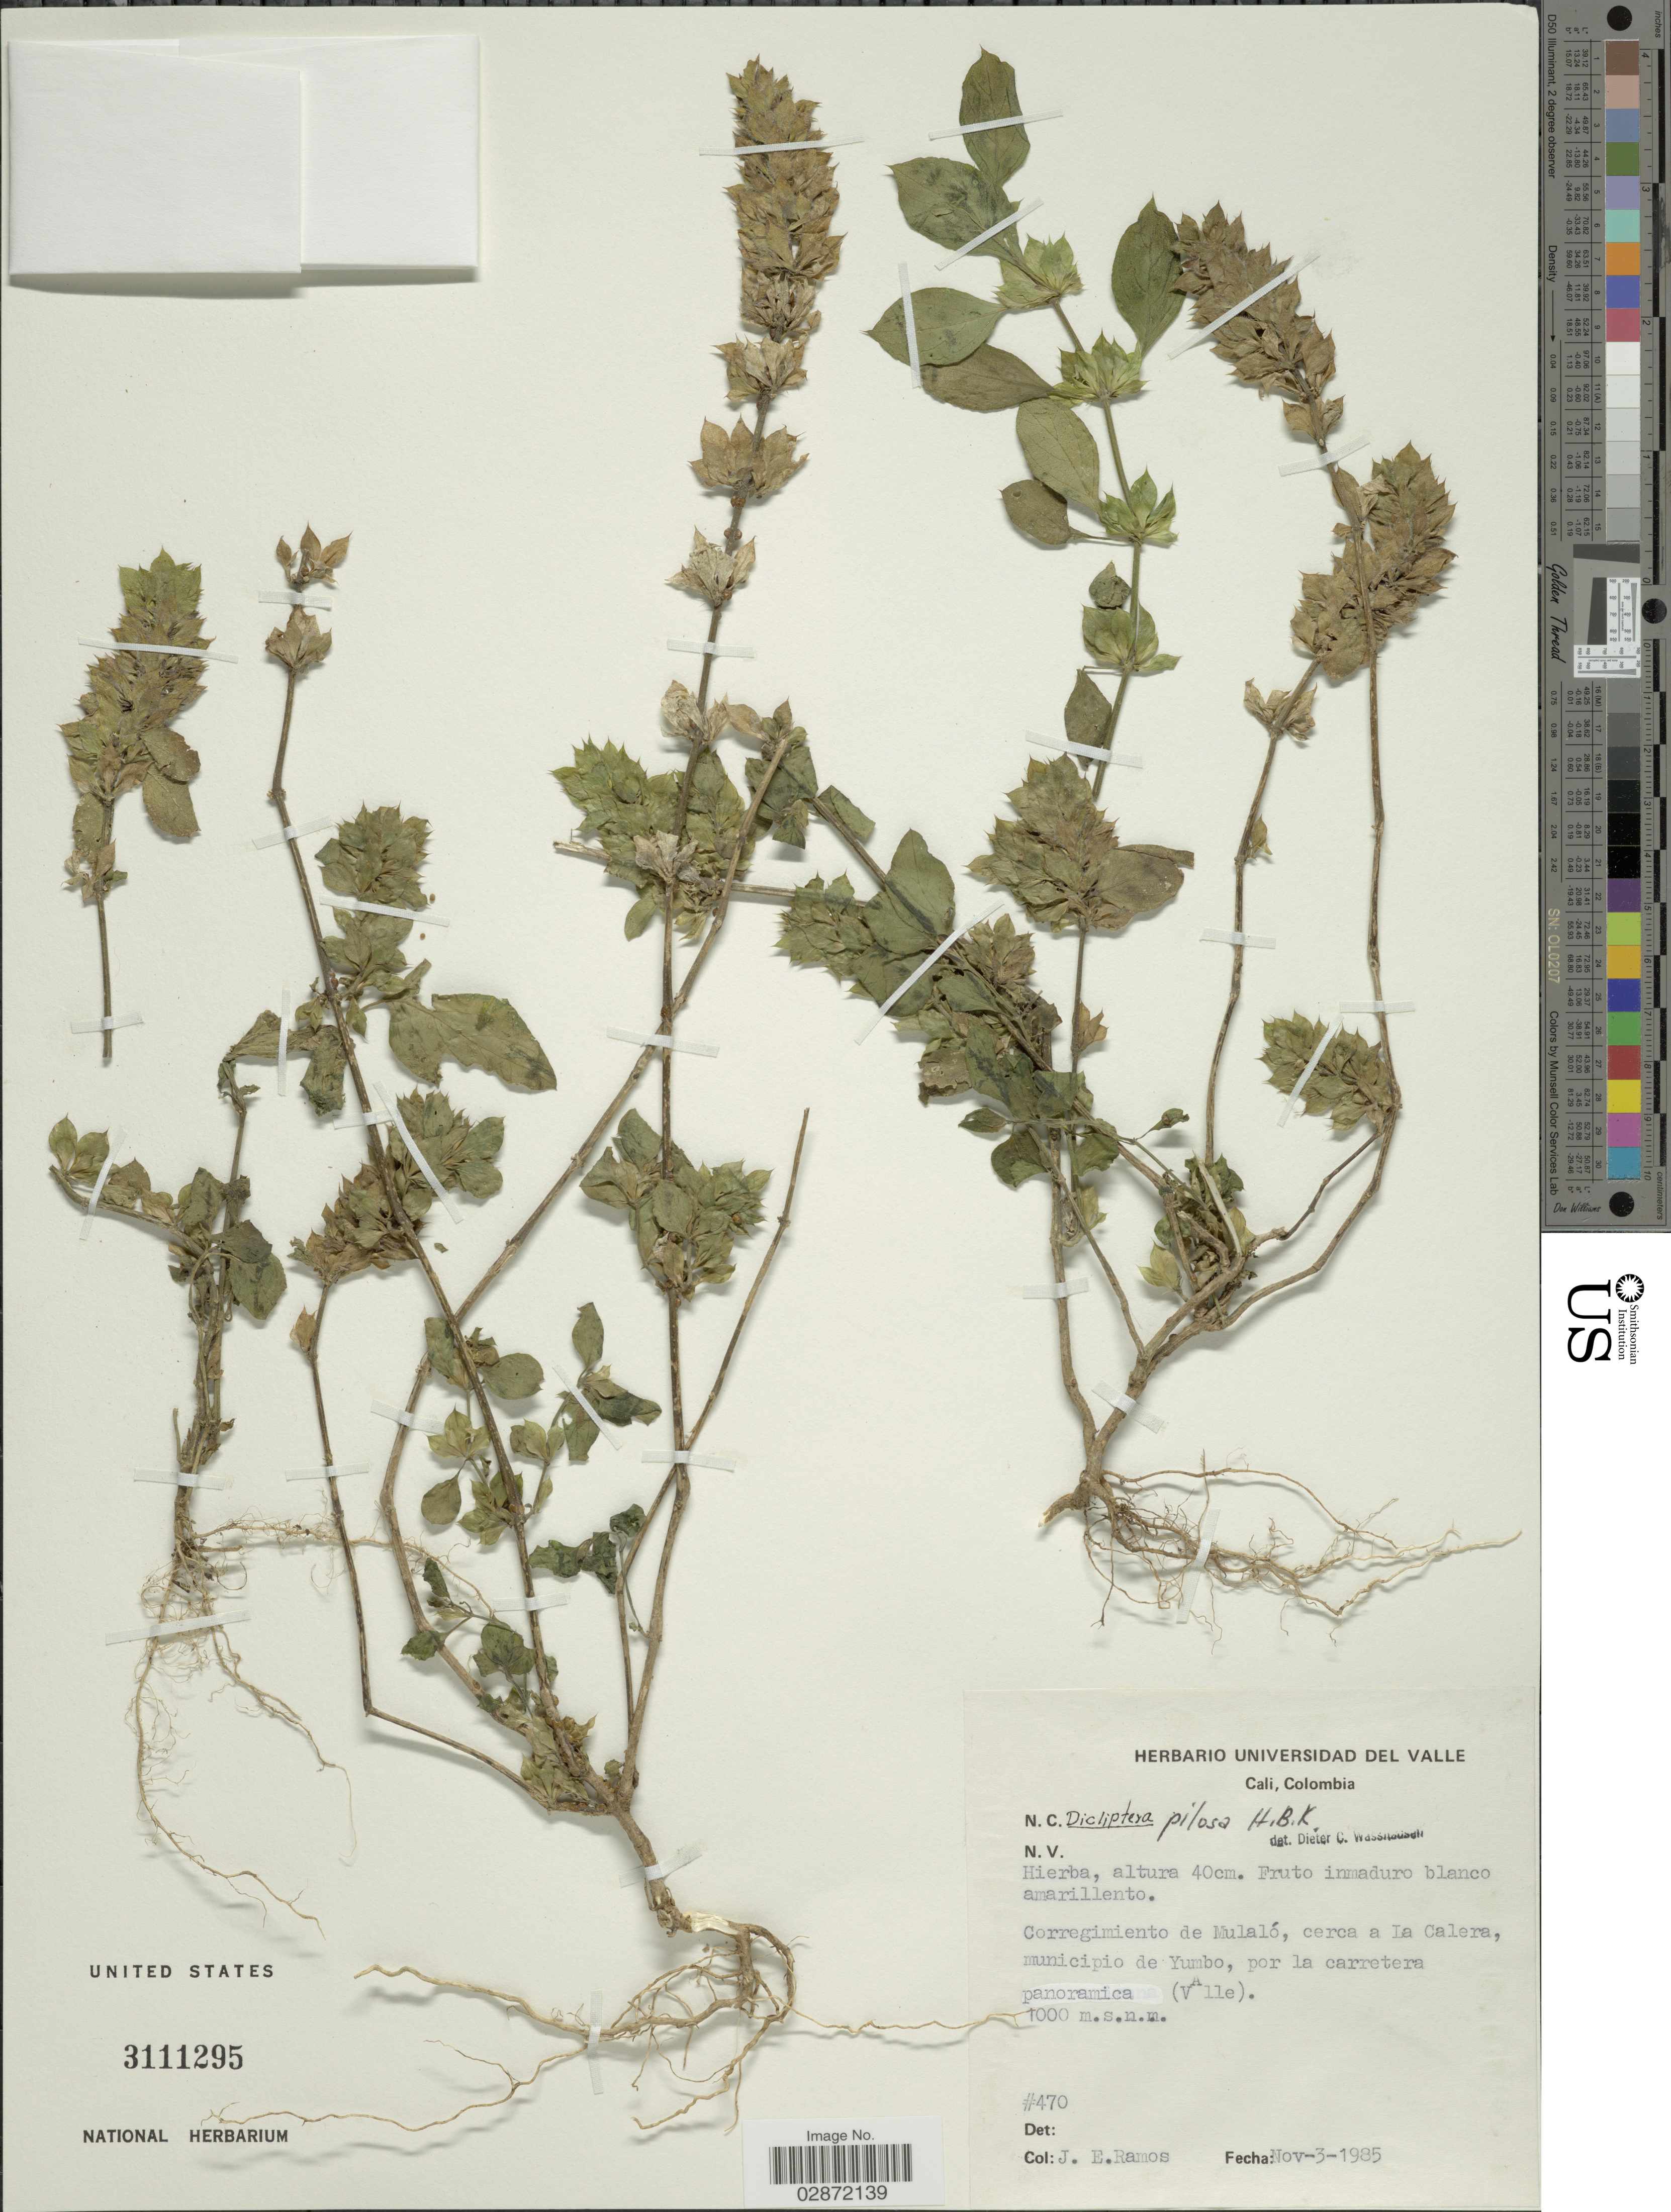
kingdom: Plantae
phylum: Tracheophyta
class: Magnoliopsida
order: Lamiales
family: Acanthaceae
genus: Dicliptera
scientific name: Dicliptera pilosa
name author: Kunth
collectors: J. E. Ramos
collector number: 470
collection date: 1985-11-03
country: Colombia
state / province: Valle del Cauca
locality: Corregimiento de Mulaló, cerca a La Calera, municipio de Yumbo, por la carretera panoramica (Valle).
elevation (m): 1000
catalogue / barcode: US 3111295